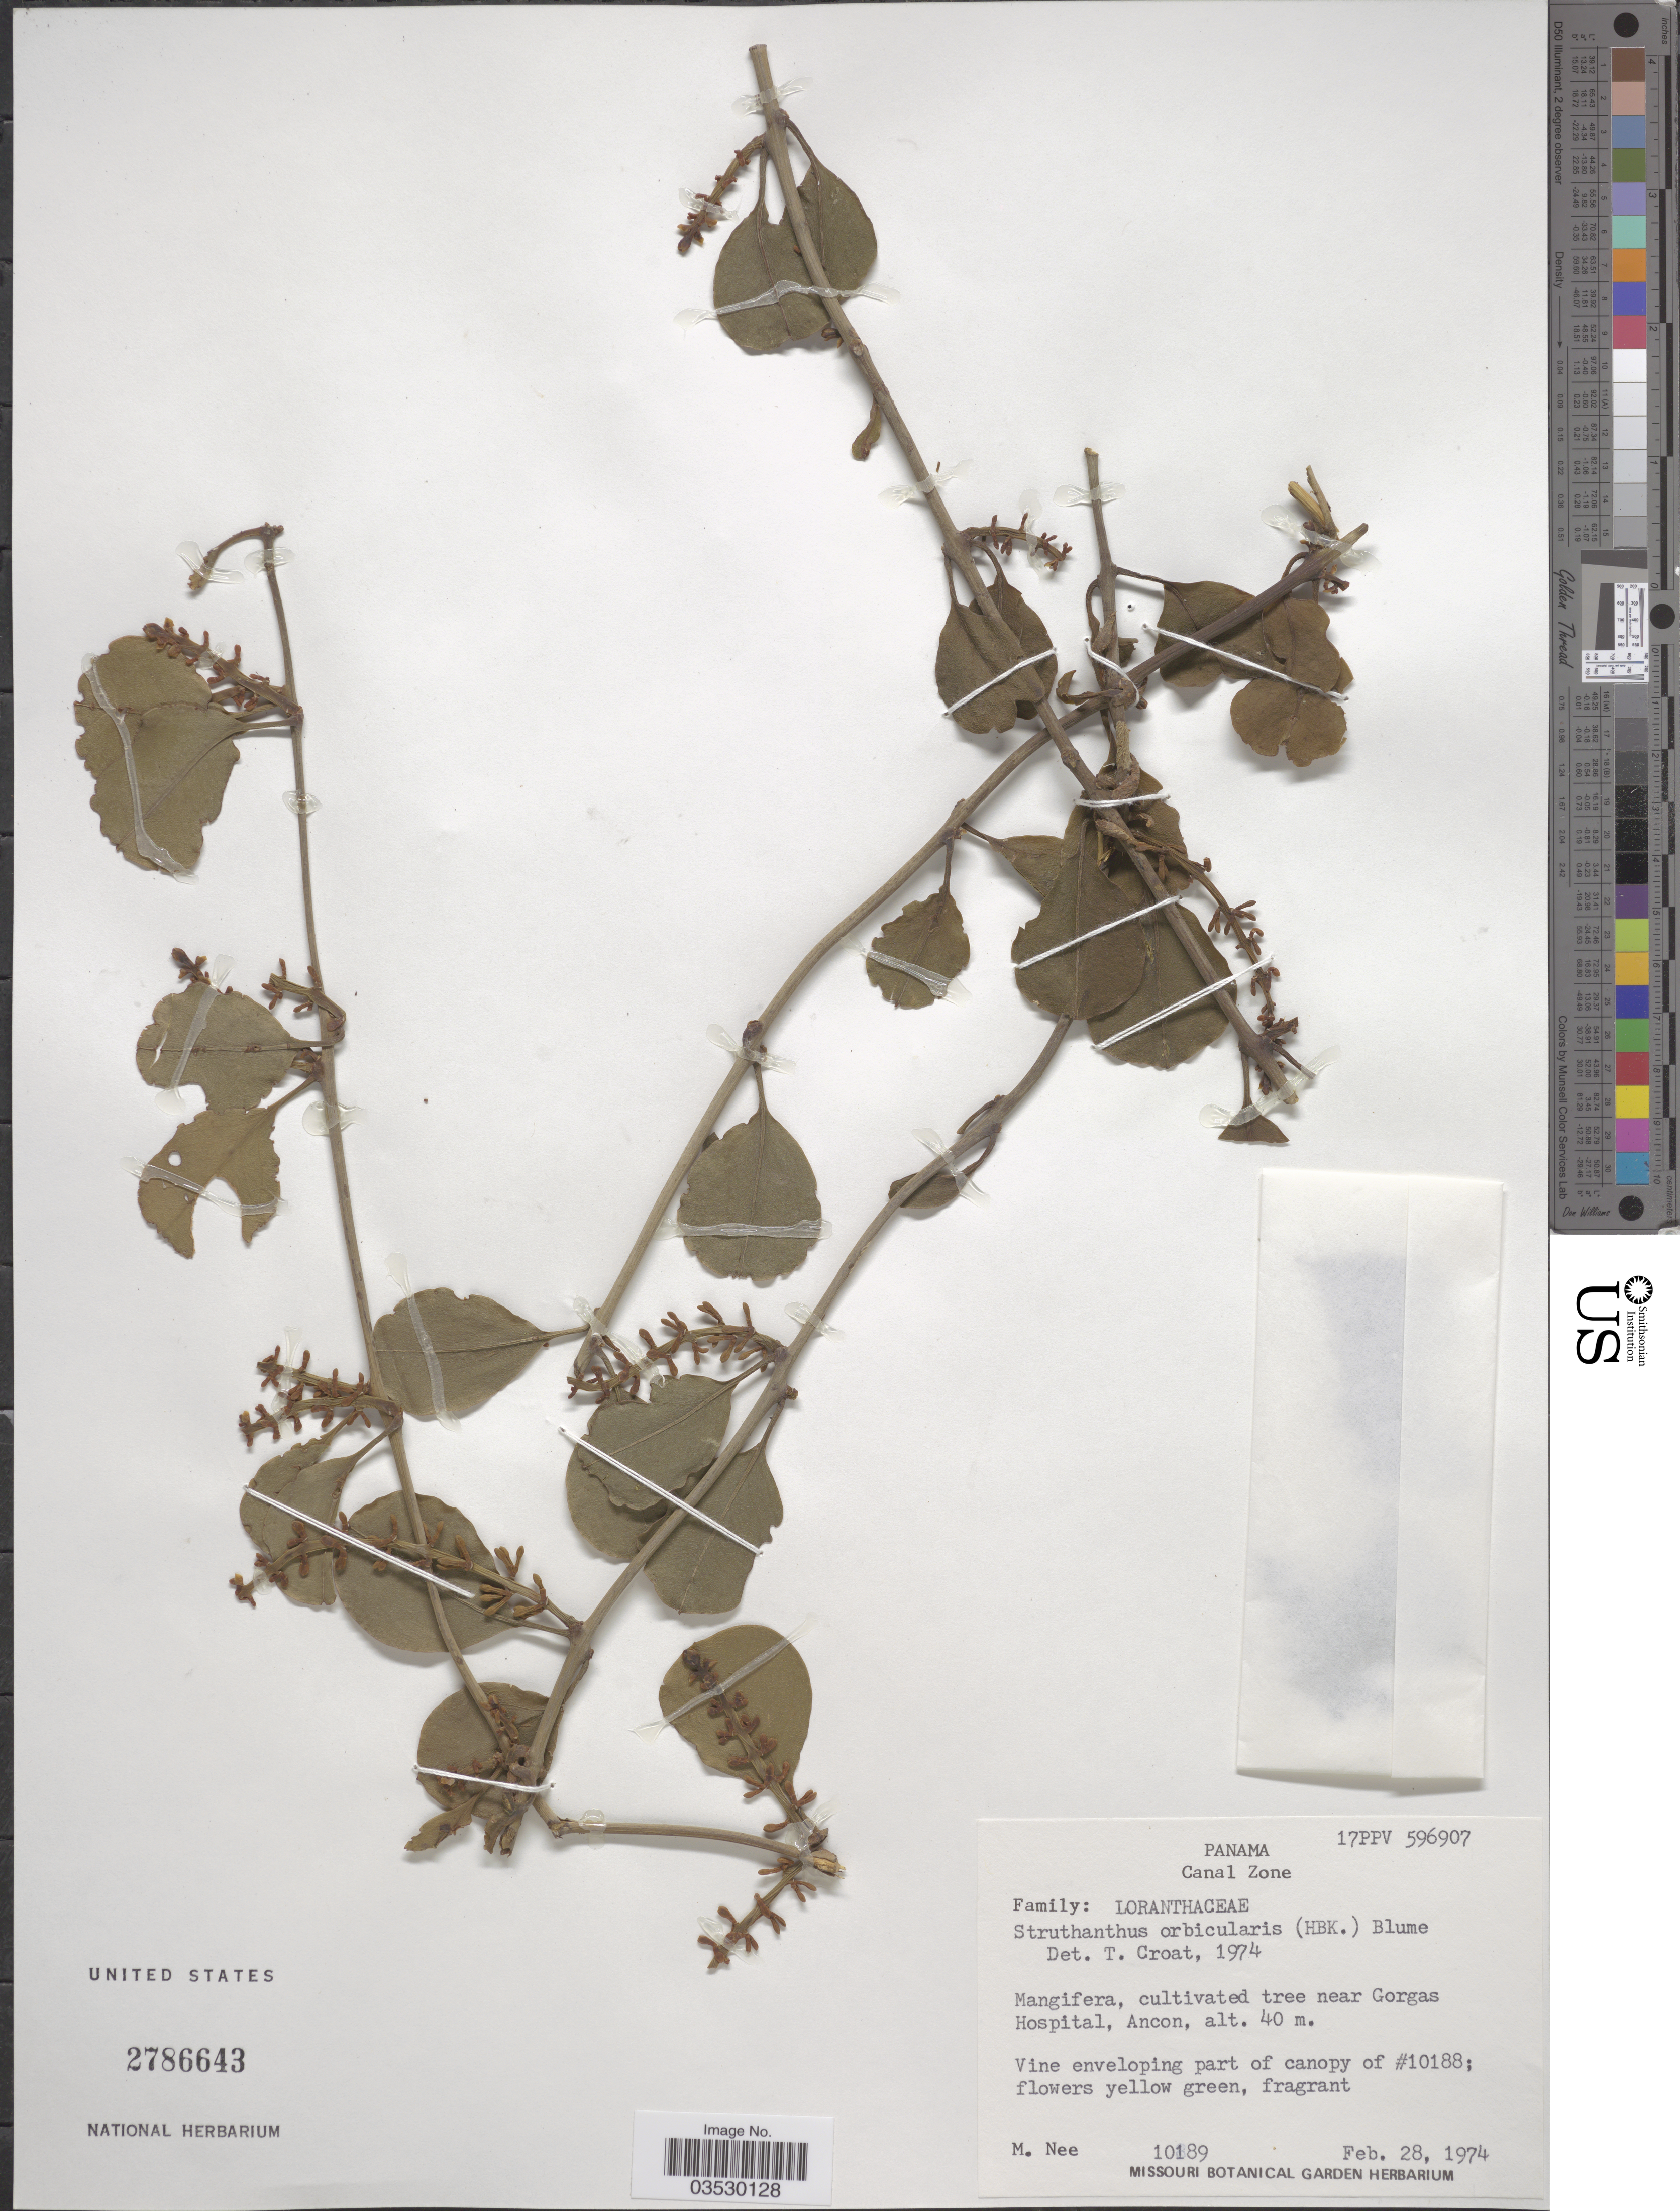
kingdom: Plantae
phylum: Tracheophyta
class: Magnoliopsida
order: Santalales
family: Loranthaceae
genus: Struthanthus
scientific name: Struthanthus orbicularis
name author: (Kunth) Blume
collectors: M. Nee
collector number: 10189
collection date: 1974-02-28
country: Panama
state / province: Colón / Panamá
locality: Canal Zone. Mangifera, cultivated tree near Gorgas Hospital, Ancon.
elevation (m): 40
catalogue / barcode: US 2786643